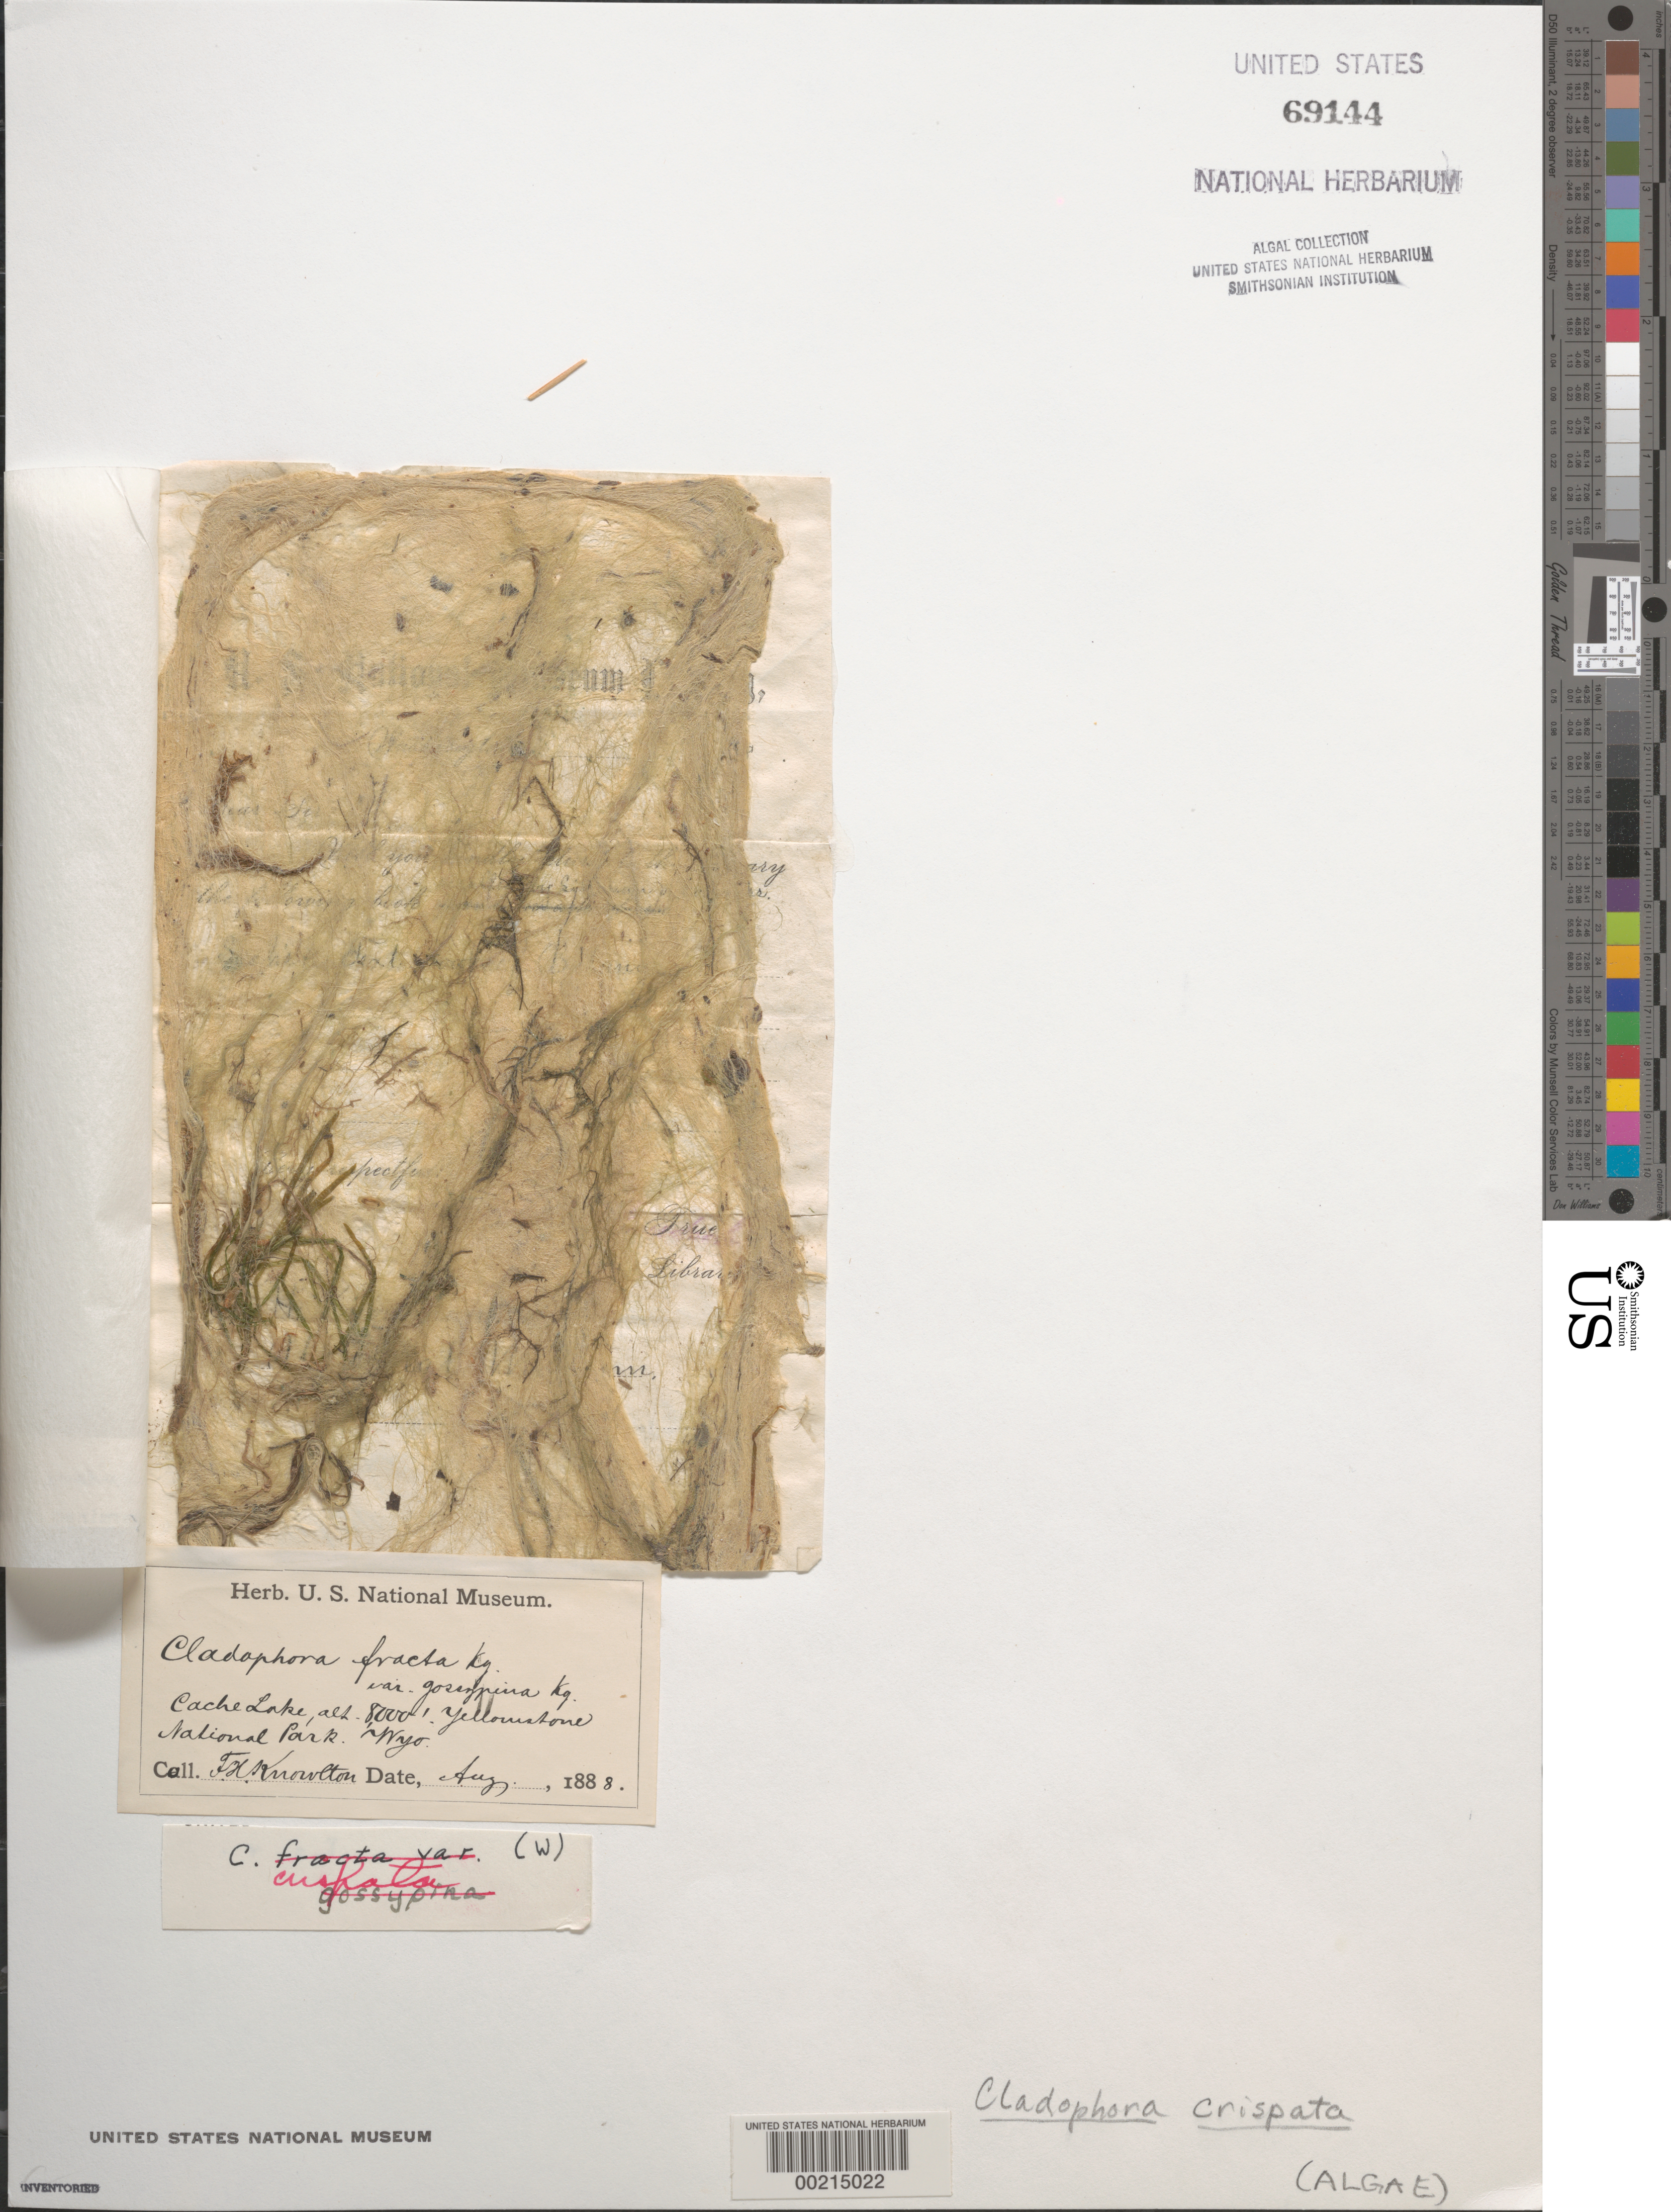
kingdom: Plantae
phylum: Chlorophyta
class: Ulvophyceae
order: Cladophorales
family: Cladophoraceae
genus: Cladophora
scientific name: Cladophora glomerata var. crassior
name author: (C. Agardh) C. Hoek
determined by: Algae name updating Project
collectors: F. H. Knowlton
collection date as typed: Aug 1888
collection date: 1888-08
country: United States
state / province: Wyoming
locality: Yellowstone National Park, Cache Lake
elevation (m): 2438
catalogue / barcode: US 69144